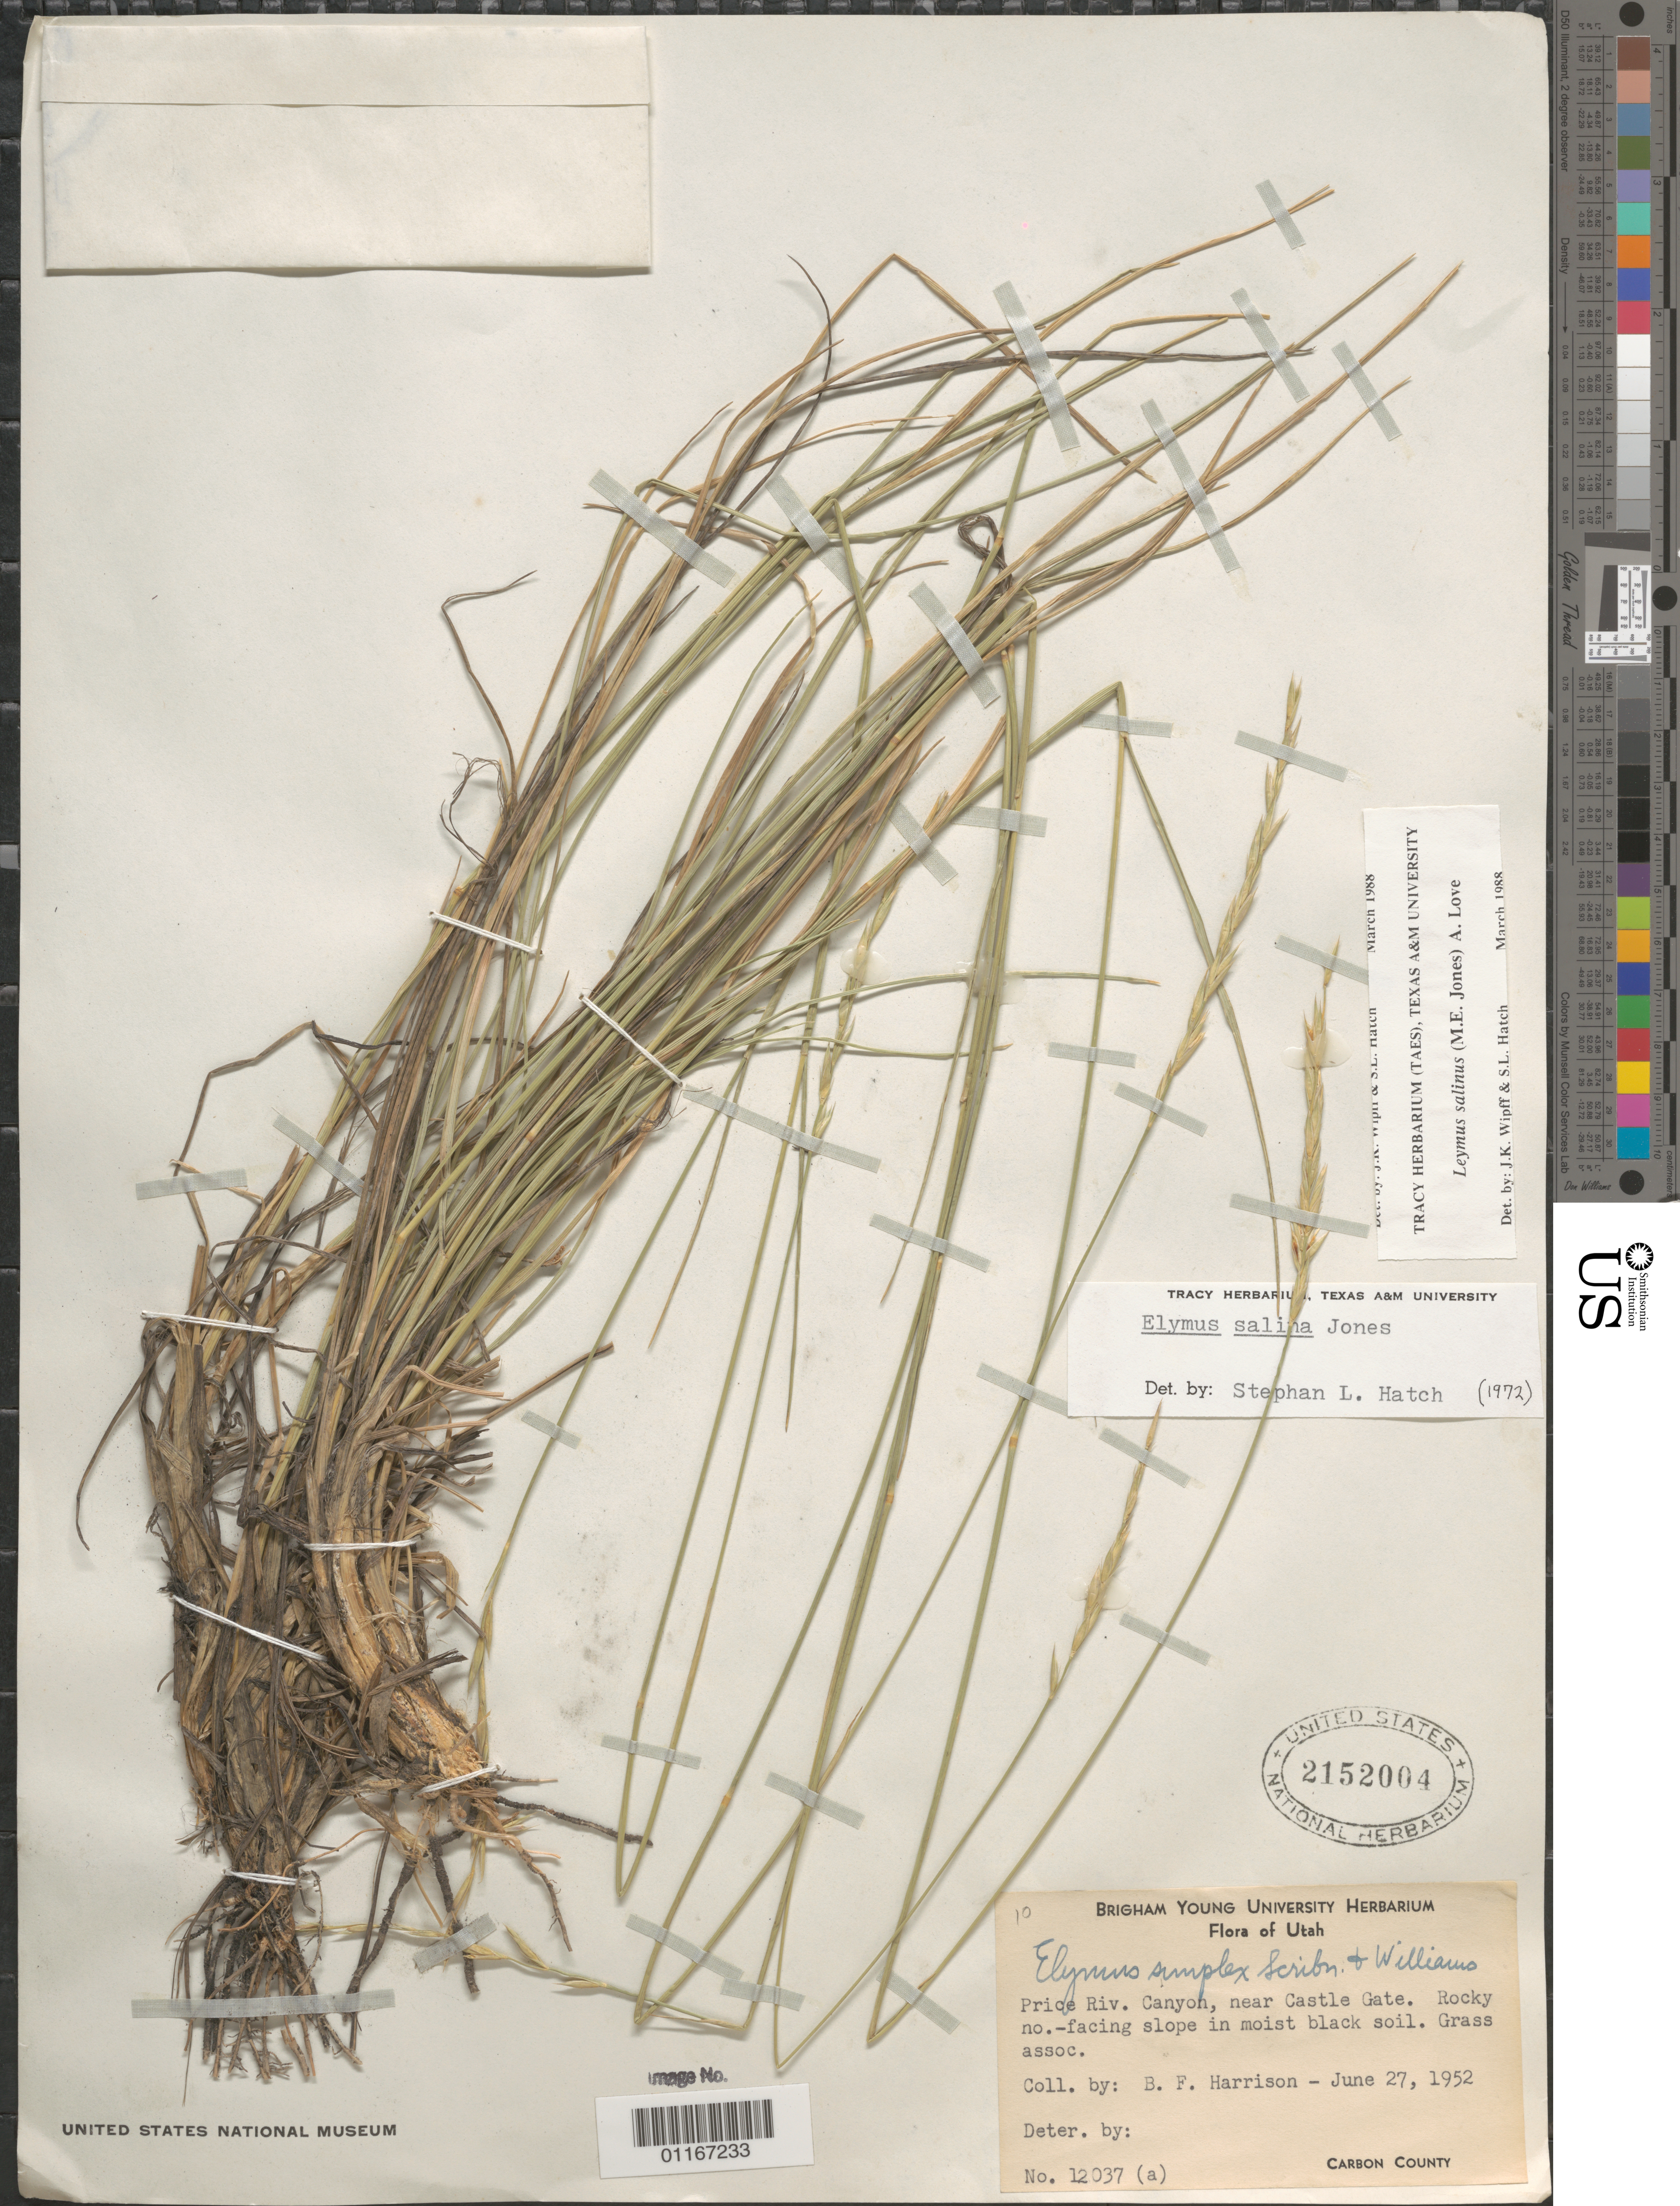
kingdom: Plantae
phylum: Tracheophyta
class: Liliopsida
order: Poales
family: Poaceae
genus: Leymus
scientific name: Leymus salina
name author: (M.E. Jones) Á. Löve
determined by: Wipff, J. K.; Hatch, S. L.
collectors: B. F. Harrison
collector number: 12037a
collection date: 1952-06-27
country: United States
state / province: Utah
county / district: Carbon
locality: Price River Canyon, near Castle Gate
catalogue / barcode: US 2152004